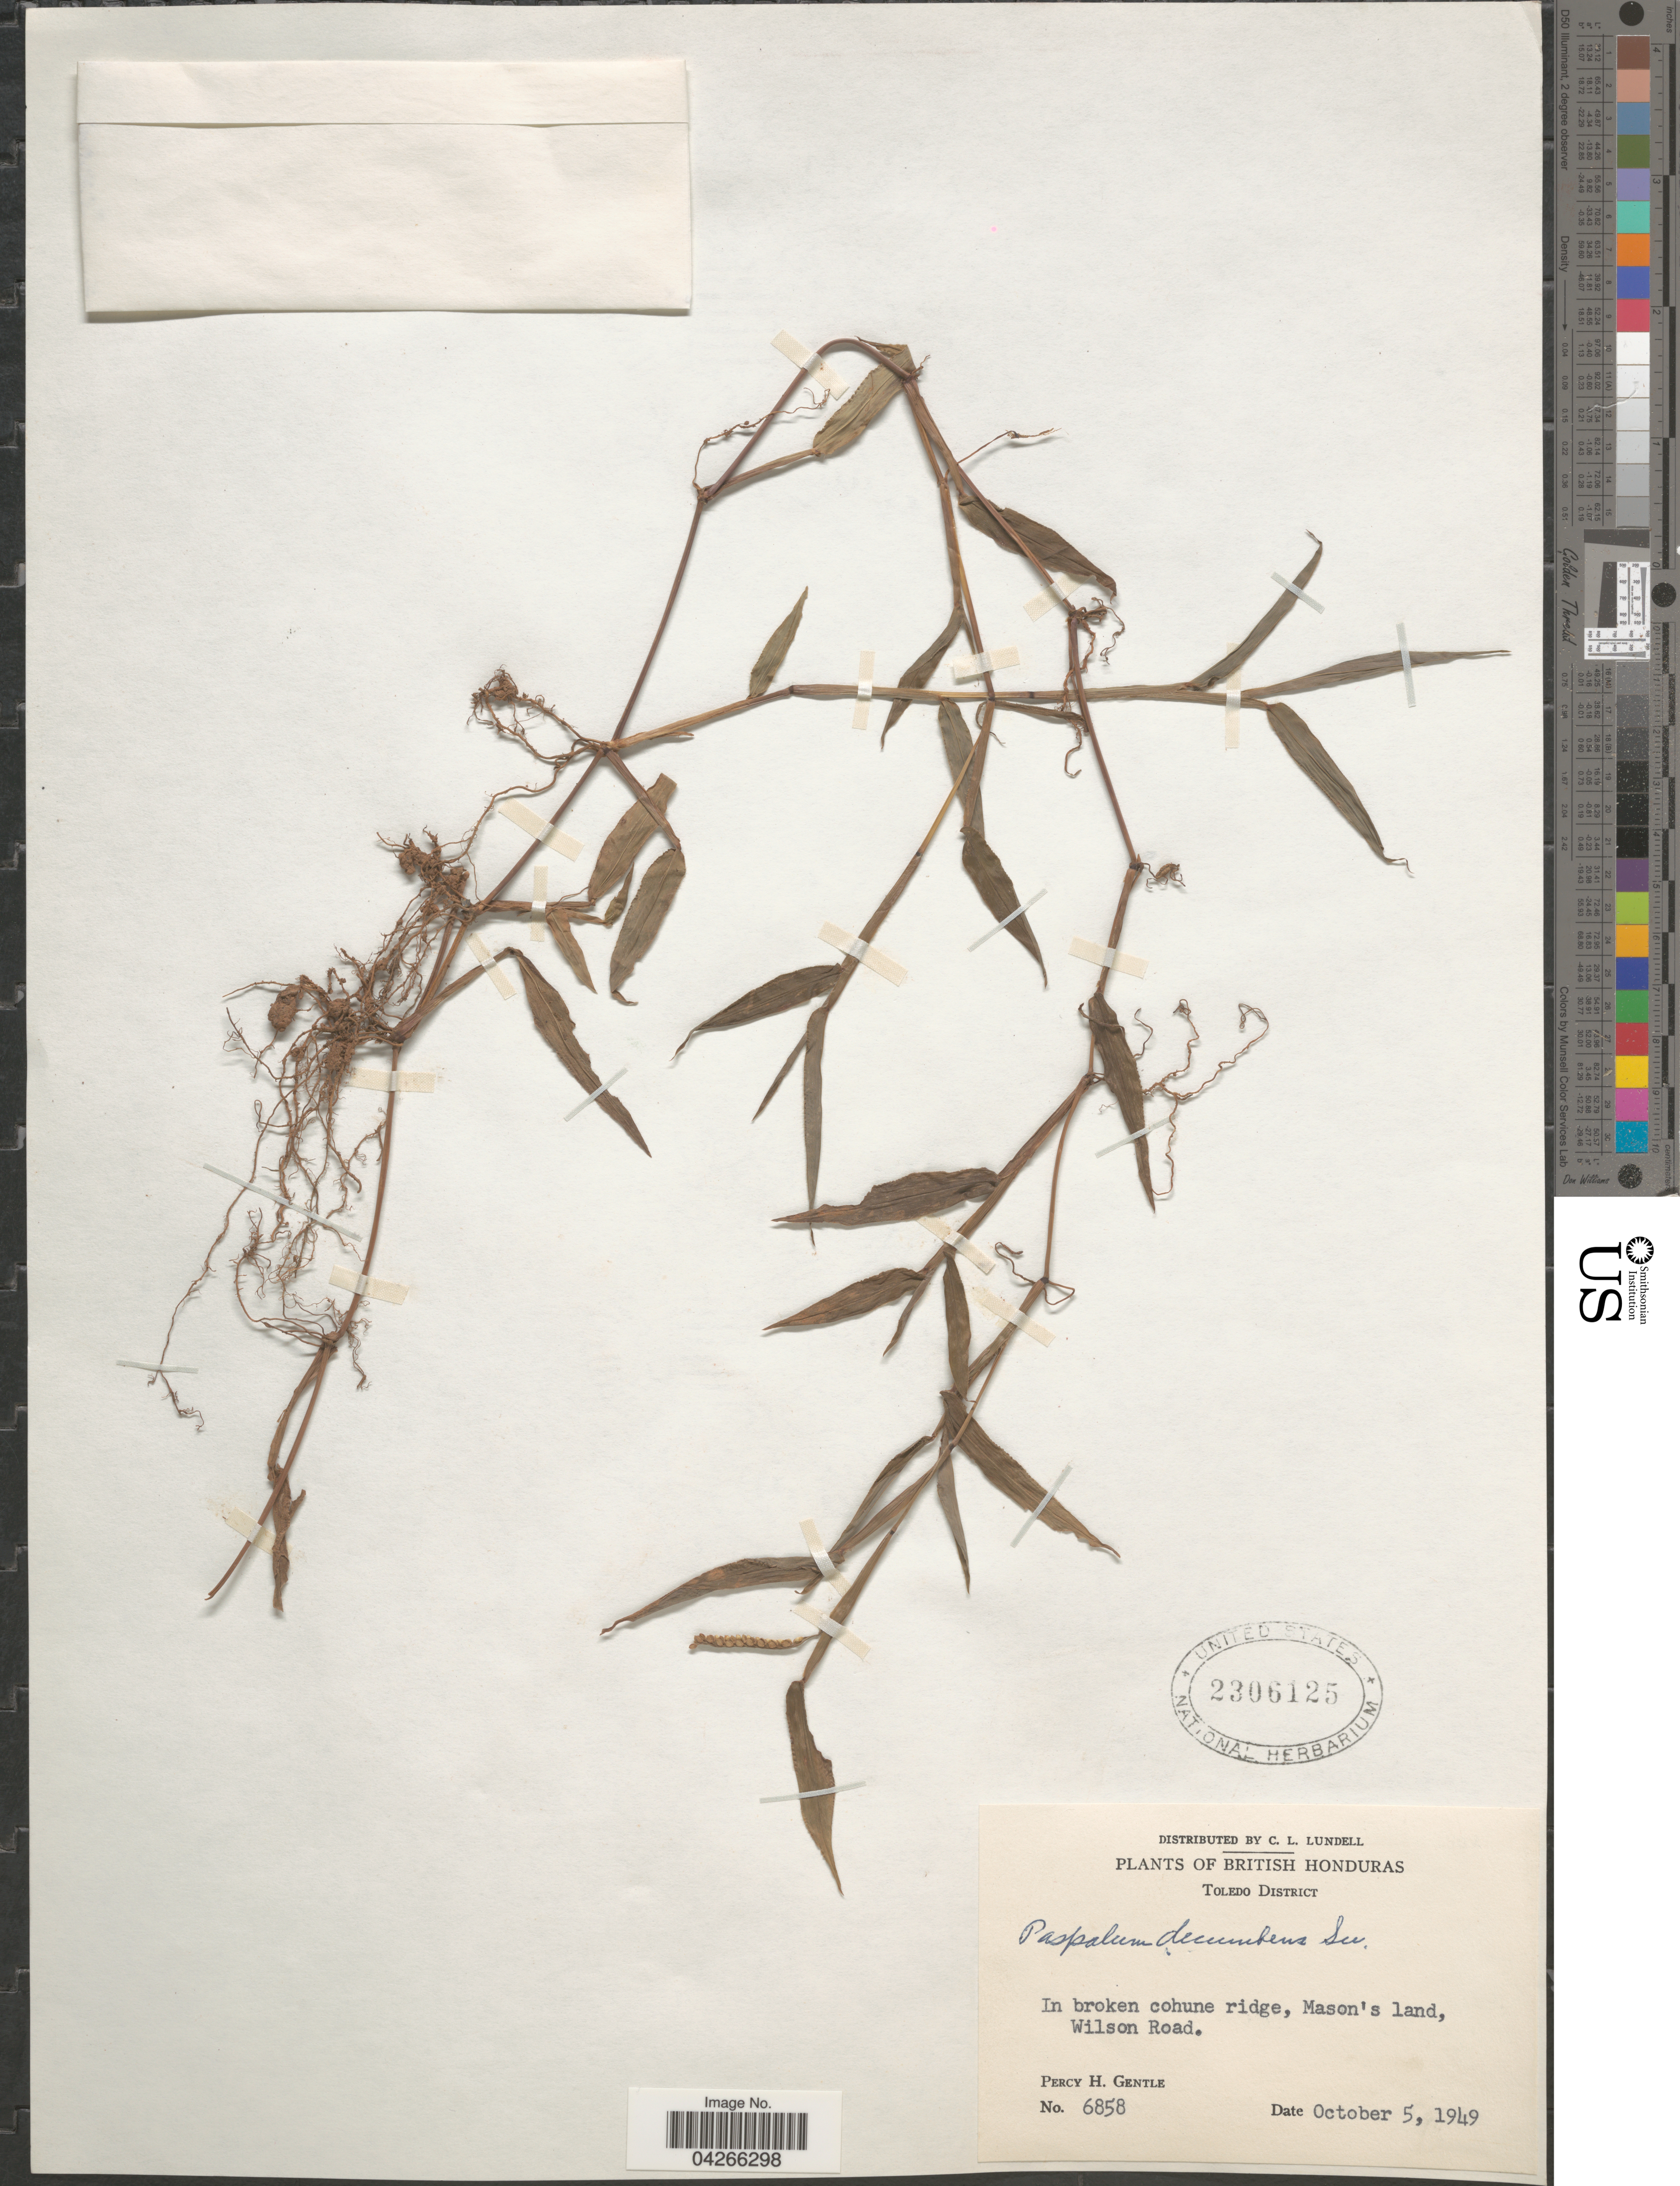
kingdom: Plantae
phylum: Tracheophyta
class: Liliopsida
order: Poales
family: Poaceae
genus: Paspalum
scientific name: Paspalum decumbens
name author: Sw.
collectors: P. H. Gentle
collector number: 6858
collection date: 1949-10-05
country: Belize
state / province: Toledo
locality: British Honduras. Toledo District. In broken cohune ridge, Mason's land, Wilson Road.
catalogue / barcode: US 2306125